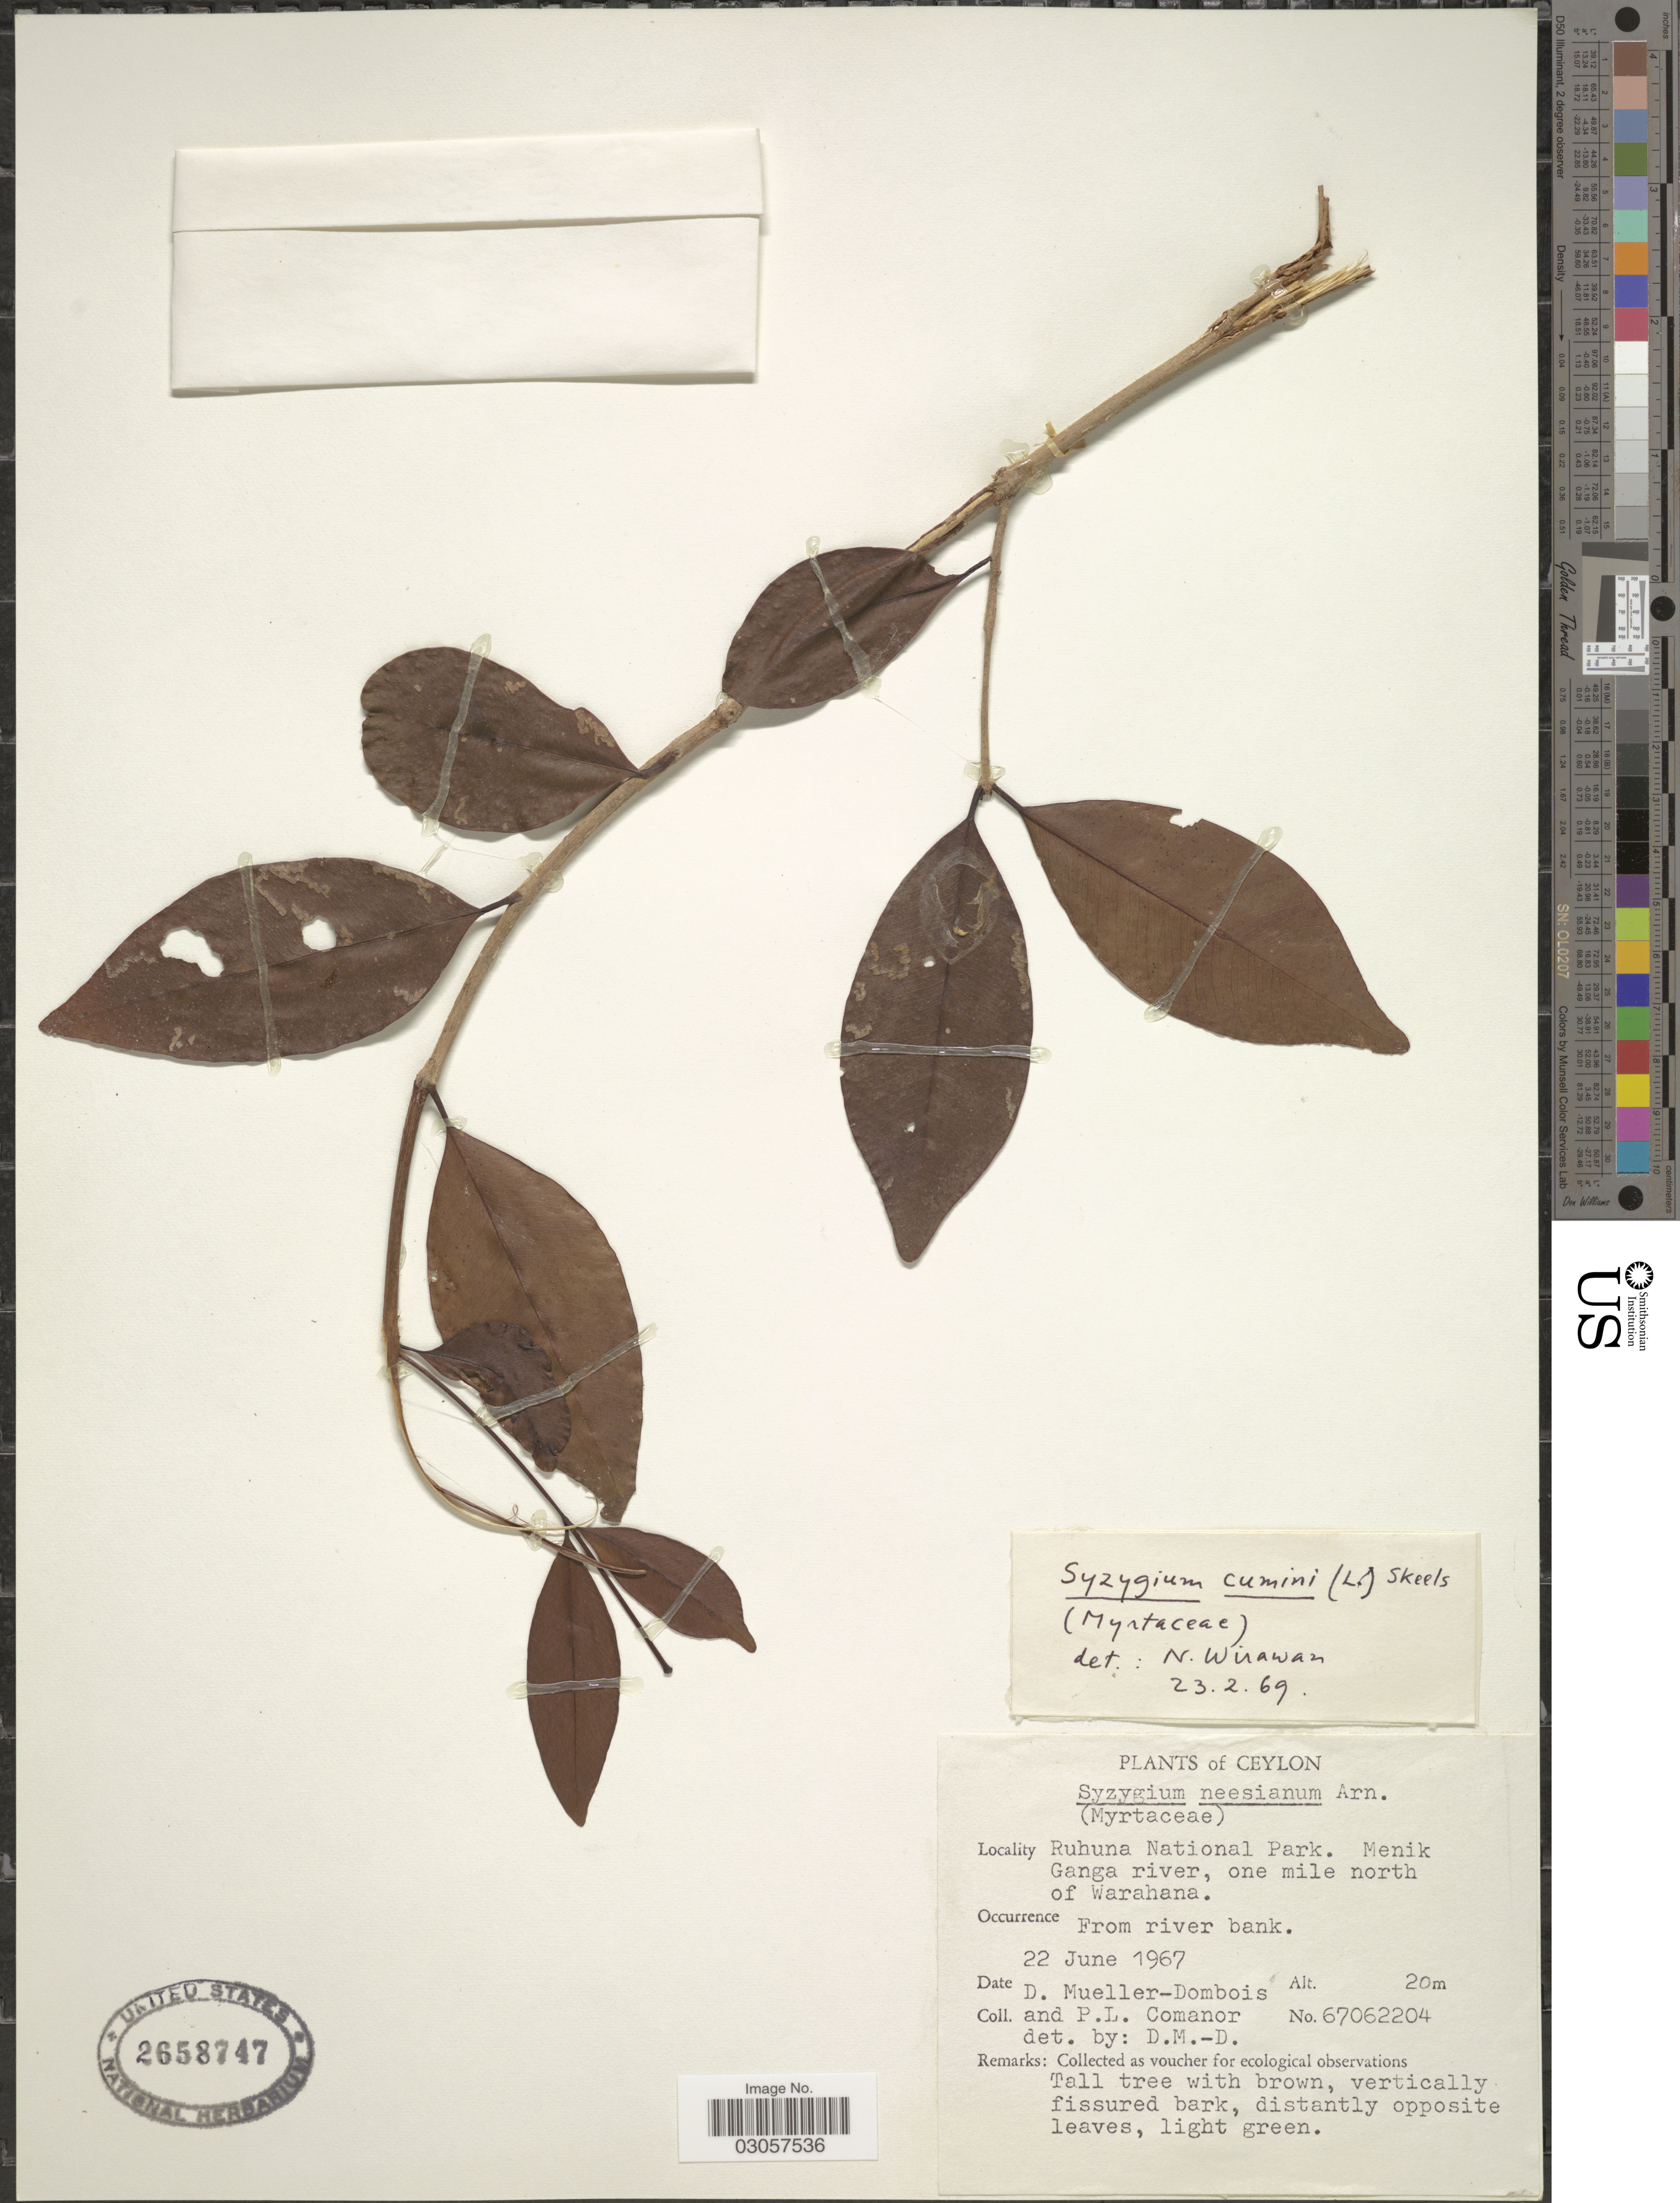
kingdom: Plantae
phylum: Tracheophyta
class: Magnoliopsida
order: Myrtales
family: Myrtaceae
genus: Syzygium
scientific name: Syzygium cumini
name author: (L.) Skeels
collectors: D. Mueller-Dombois & P. Comanor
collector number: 67062204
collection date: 1967-06-22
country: Sri Lanka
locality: Ceylon, Ruhuna National Park, Menik Ganga river, one mile north of Warahana, From river bank.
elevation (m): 20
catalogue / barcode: US 2658747